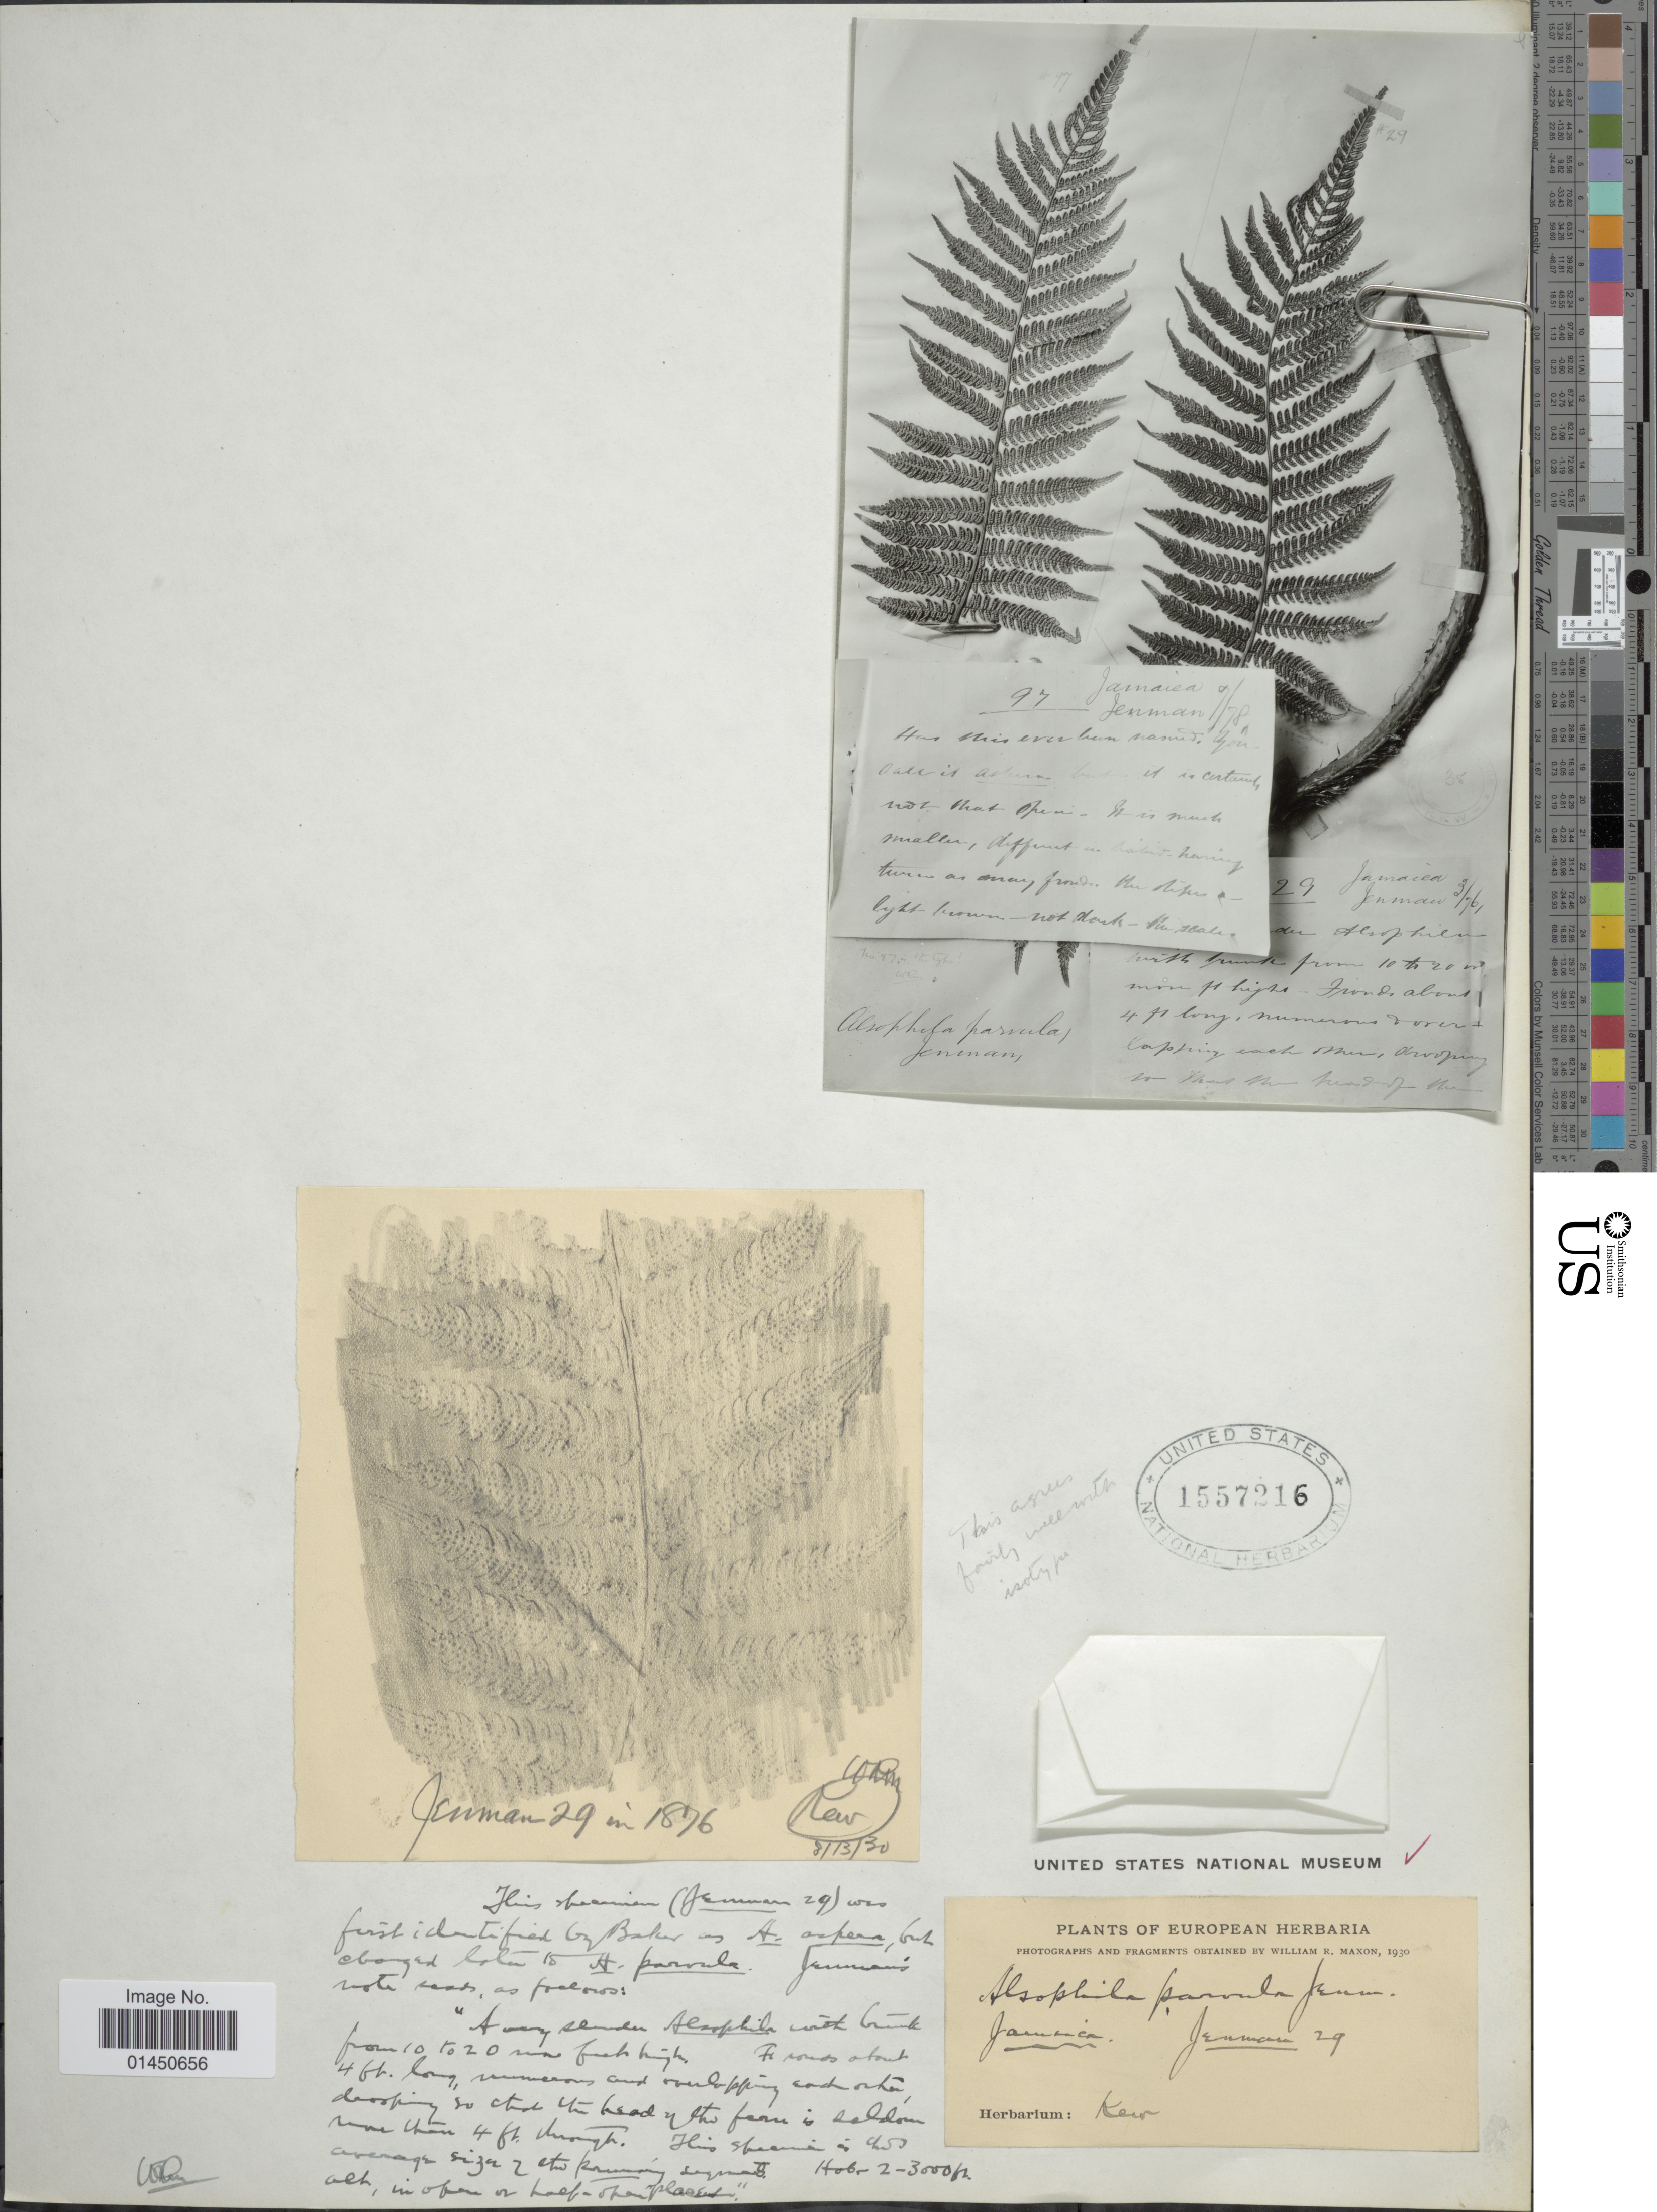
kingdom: Plantae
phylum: Tracheophyta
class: Polypodiopsida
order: Cyatheales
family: Cyatheaceae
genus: Cyathea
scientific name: Cyathea parvula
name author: (Jenman) Domin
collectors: G. S. Jenman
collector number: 29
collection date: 1876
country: Jamaica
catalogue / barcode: US 1557216